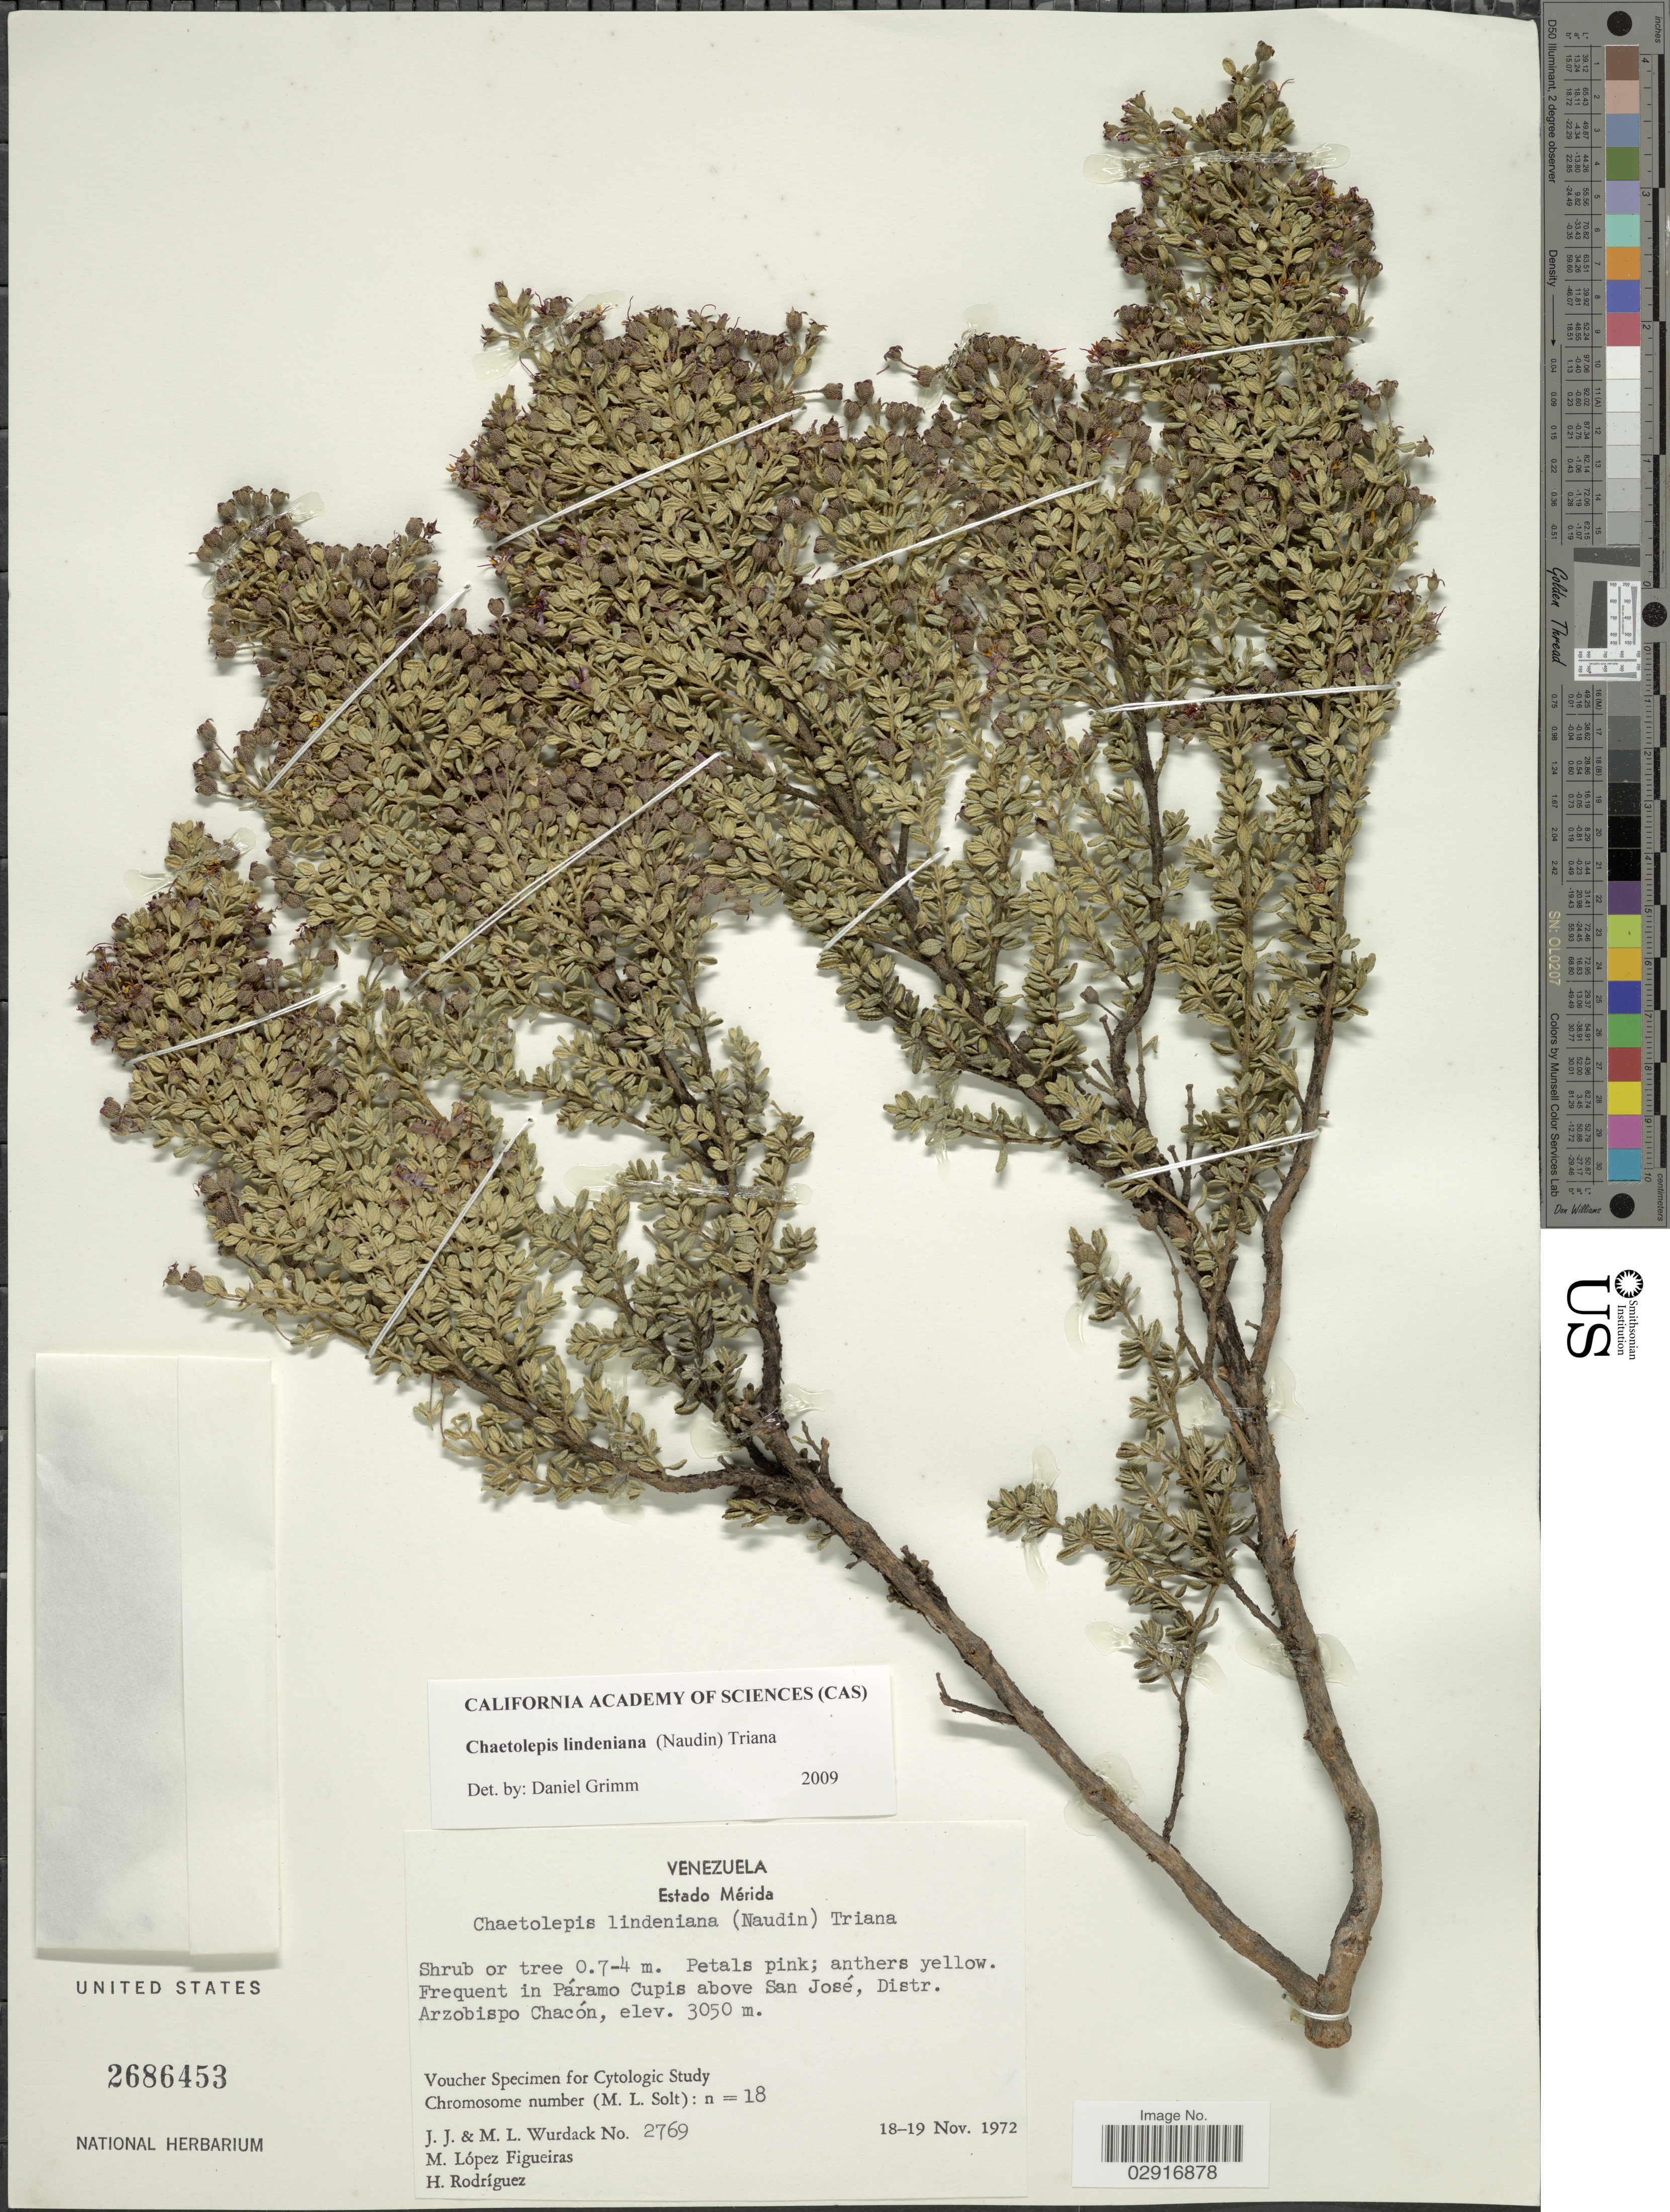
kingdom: Plantae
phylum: Tracheophyta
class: Magnoliopsida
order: Myrtales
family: Melastomataceae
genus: Chaetolepis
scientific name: Chaetolepis lindeniana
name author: (Naudin) Triana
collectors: J. J. Wurdack, M. L. Wurdack, M. López Figueiras & H. Rodríguez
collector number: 2769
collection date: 1972-11-18/1972-11-19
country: Venezuela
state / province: Mérida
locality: Páramo Cupis above San José, Distr. Arzobispo Chacón.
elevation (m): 3050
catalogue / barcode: US 2686453